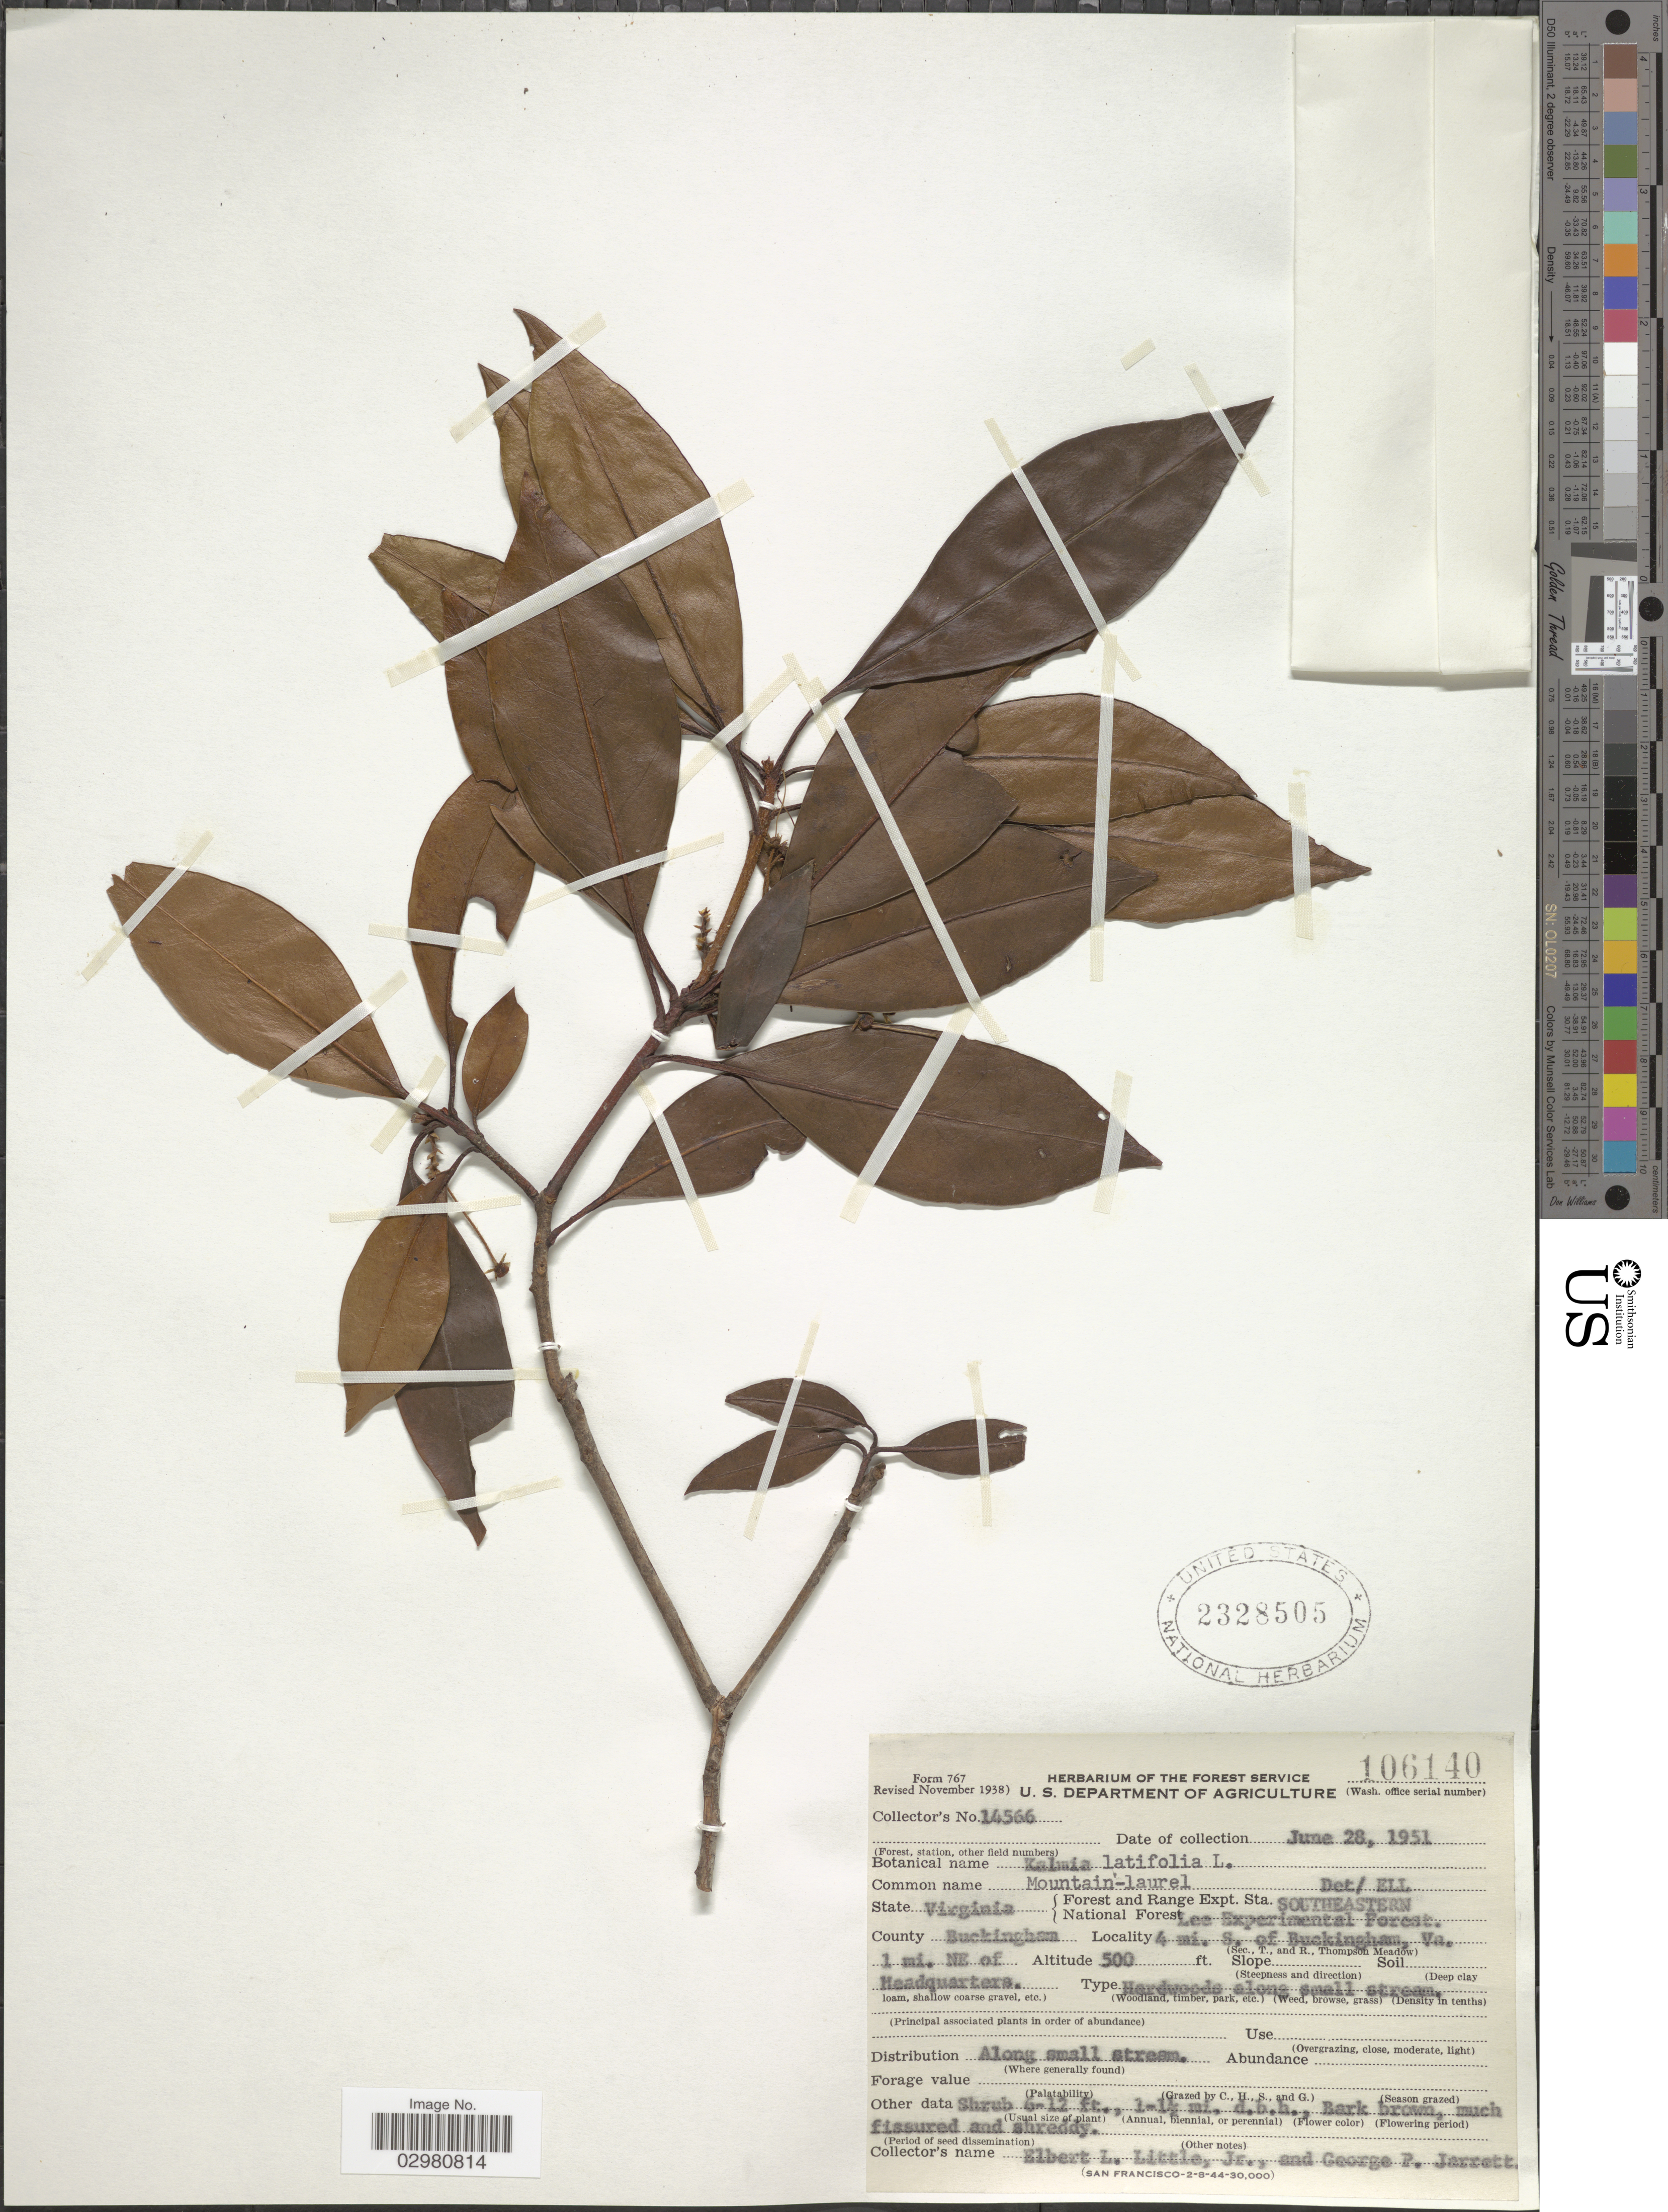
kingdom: Plantae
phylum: Tracheophyta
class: Magnoliopsida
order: Ericales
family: Ericaceae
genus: Kalmia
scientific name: Kalmia latifolia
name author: L.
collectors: E. L. Little & G. Jarrett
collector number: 14566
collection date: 1951-06-28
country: United States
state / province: Virginia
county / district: Buckingham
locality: Forest and Range Expt. Sta. Southeastern. National Forest Lee Experimental Forest. 4 mi. S. of Buckingham, Va. 1 mi. NE of Headquarters. County Buckingham.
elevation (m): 152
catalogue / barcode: US 2328505